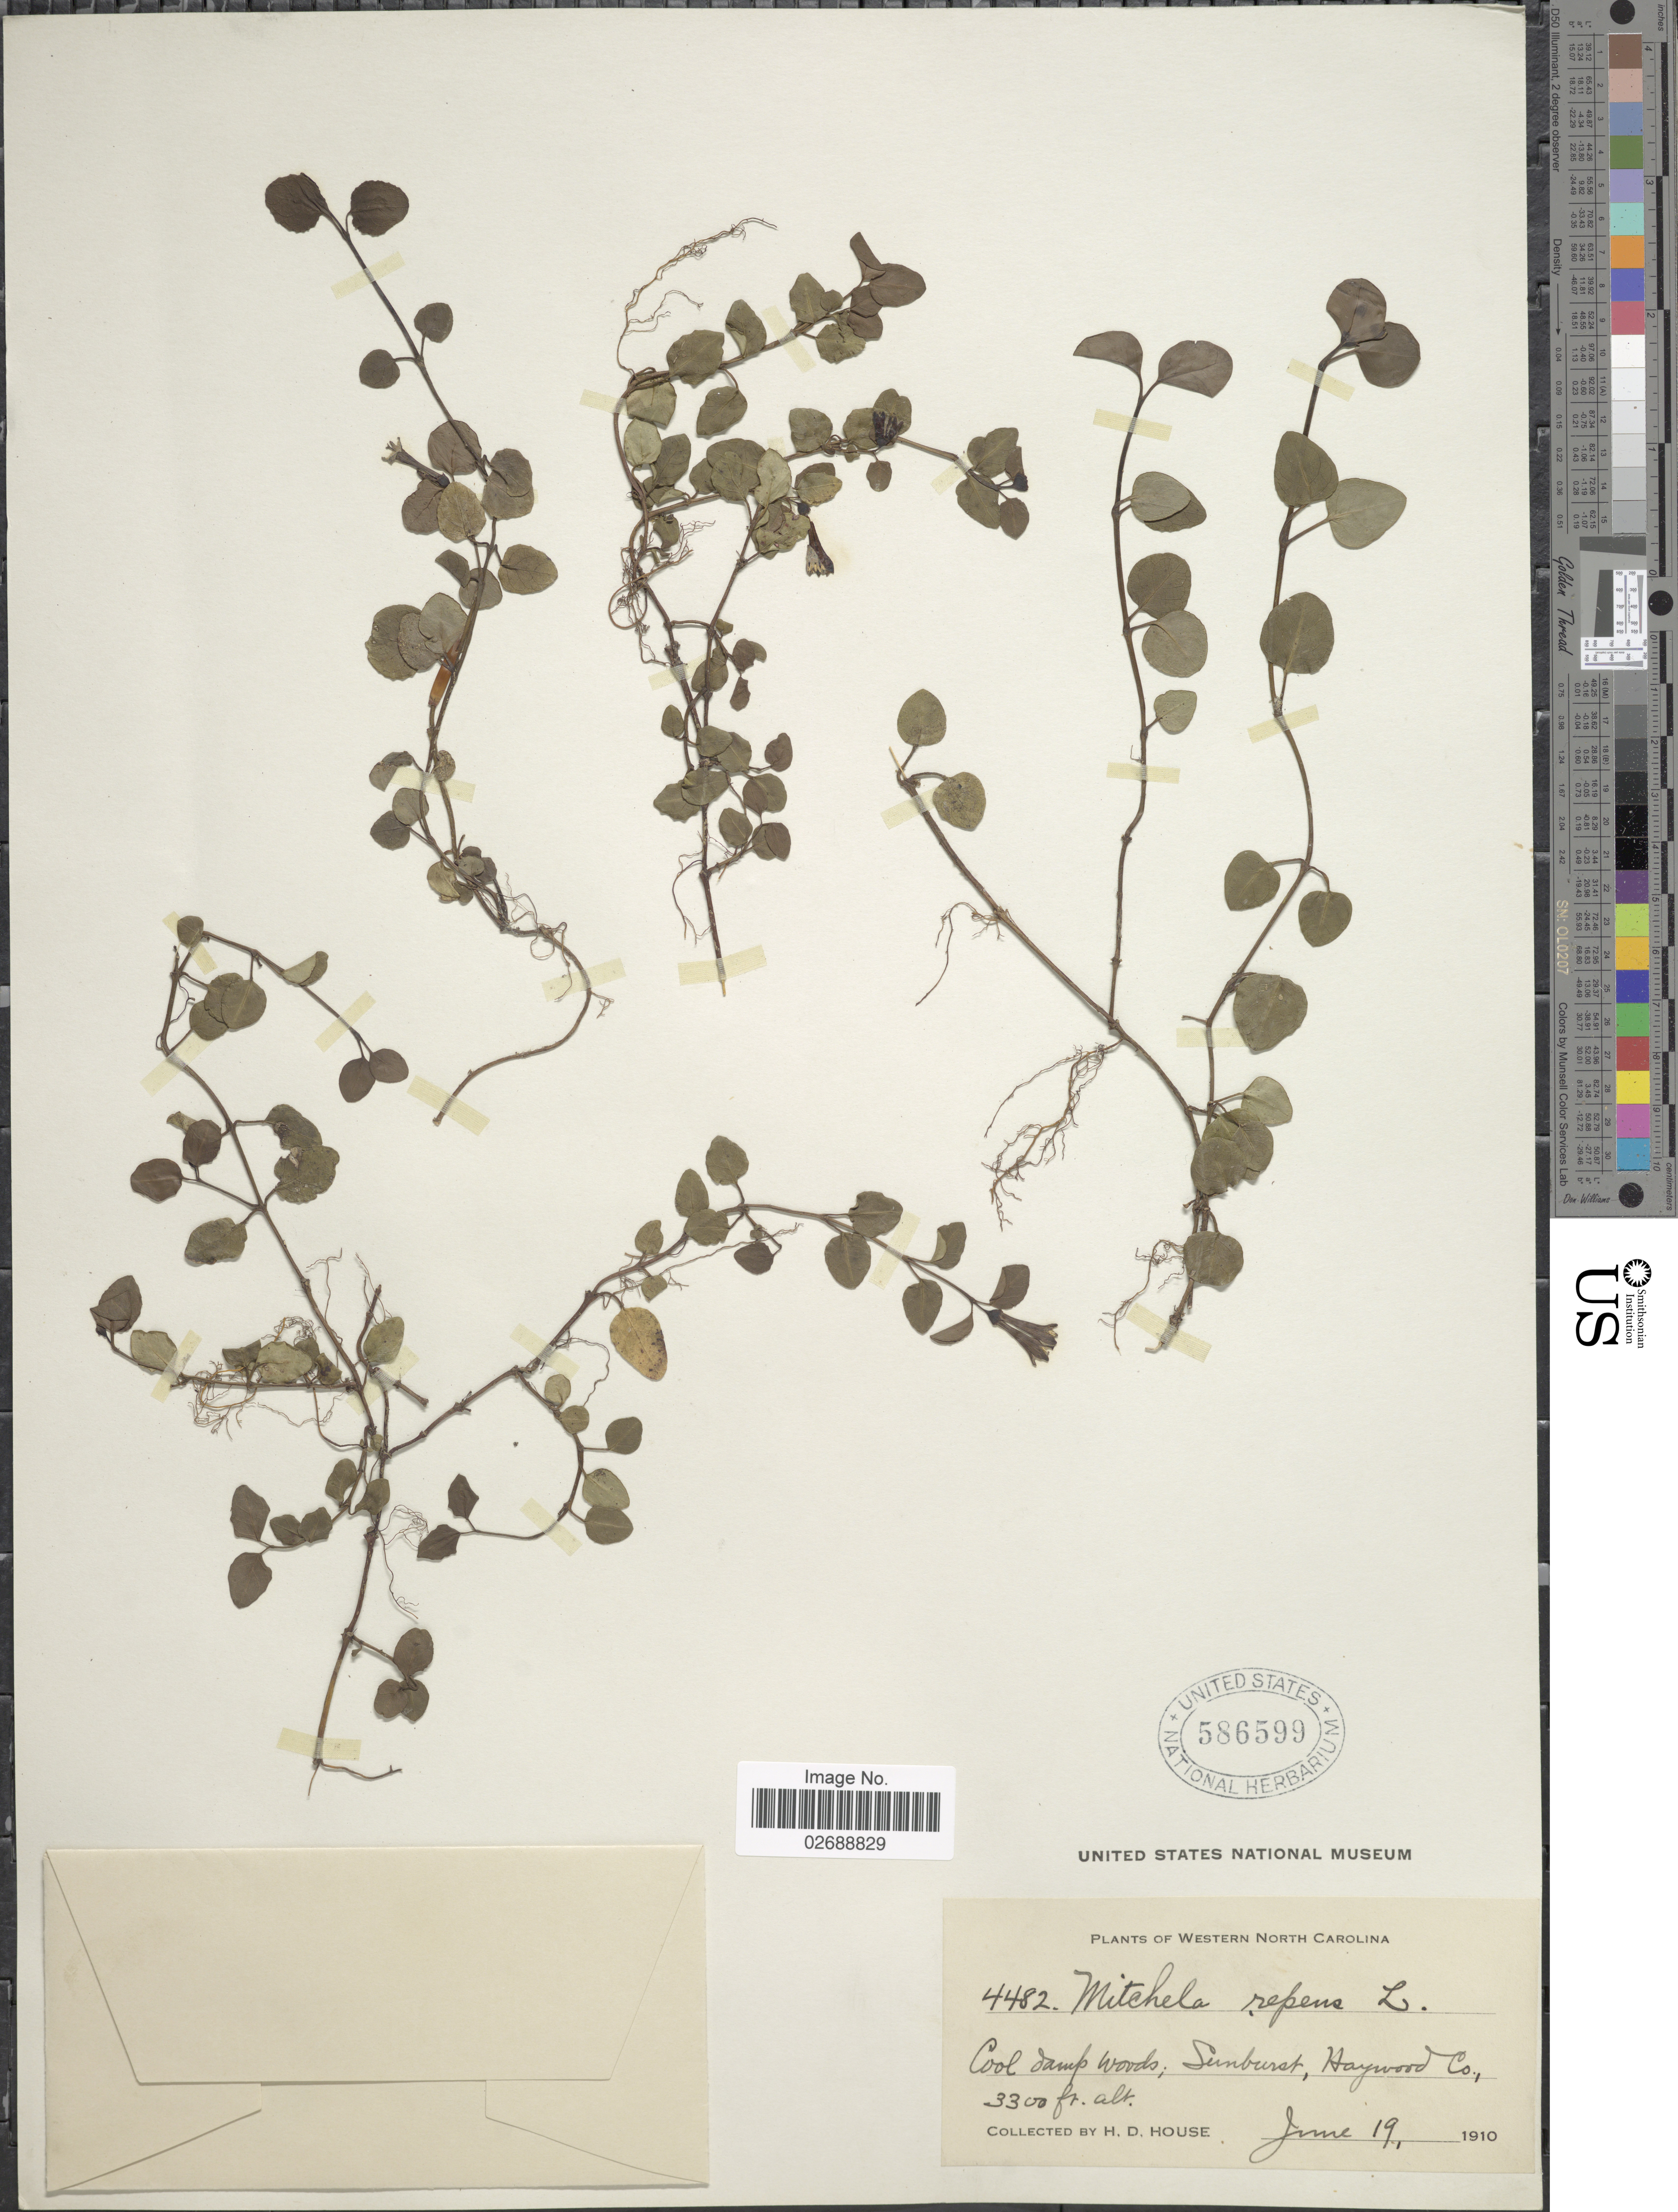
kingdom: Plantae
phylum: Tracheophyta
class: Magnoliopsida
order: Gentianales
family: Rubiaceae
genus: Mitchella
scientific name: Mitchella repens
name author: L.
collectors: H. D. House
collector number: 4482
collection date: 1910-06-19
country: United States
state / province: North Carolina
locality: Western North Carolina. Sunburst, Haywood Co.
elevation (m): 1006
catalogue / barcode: US 586599